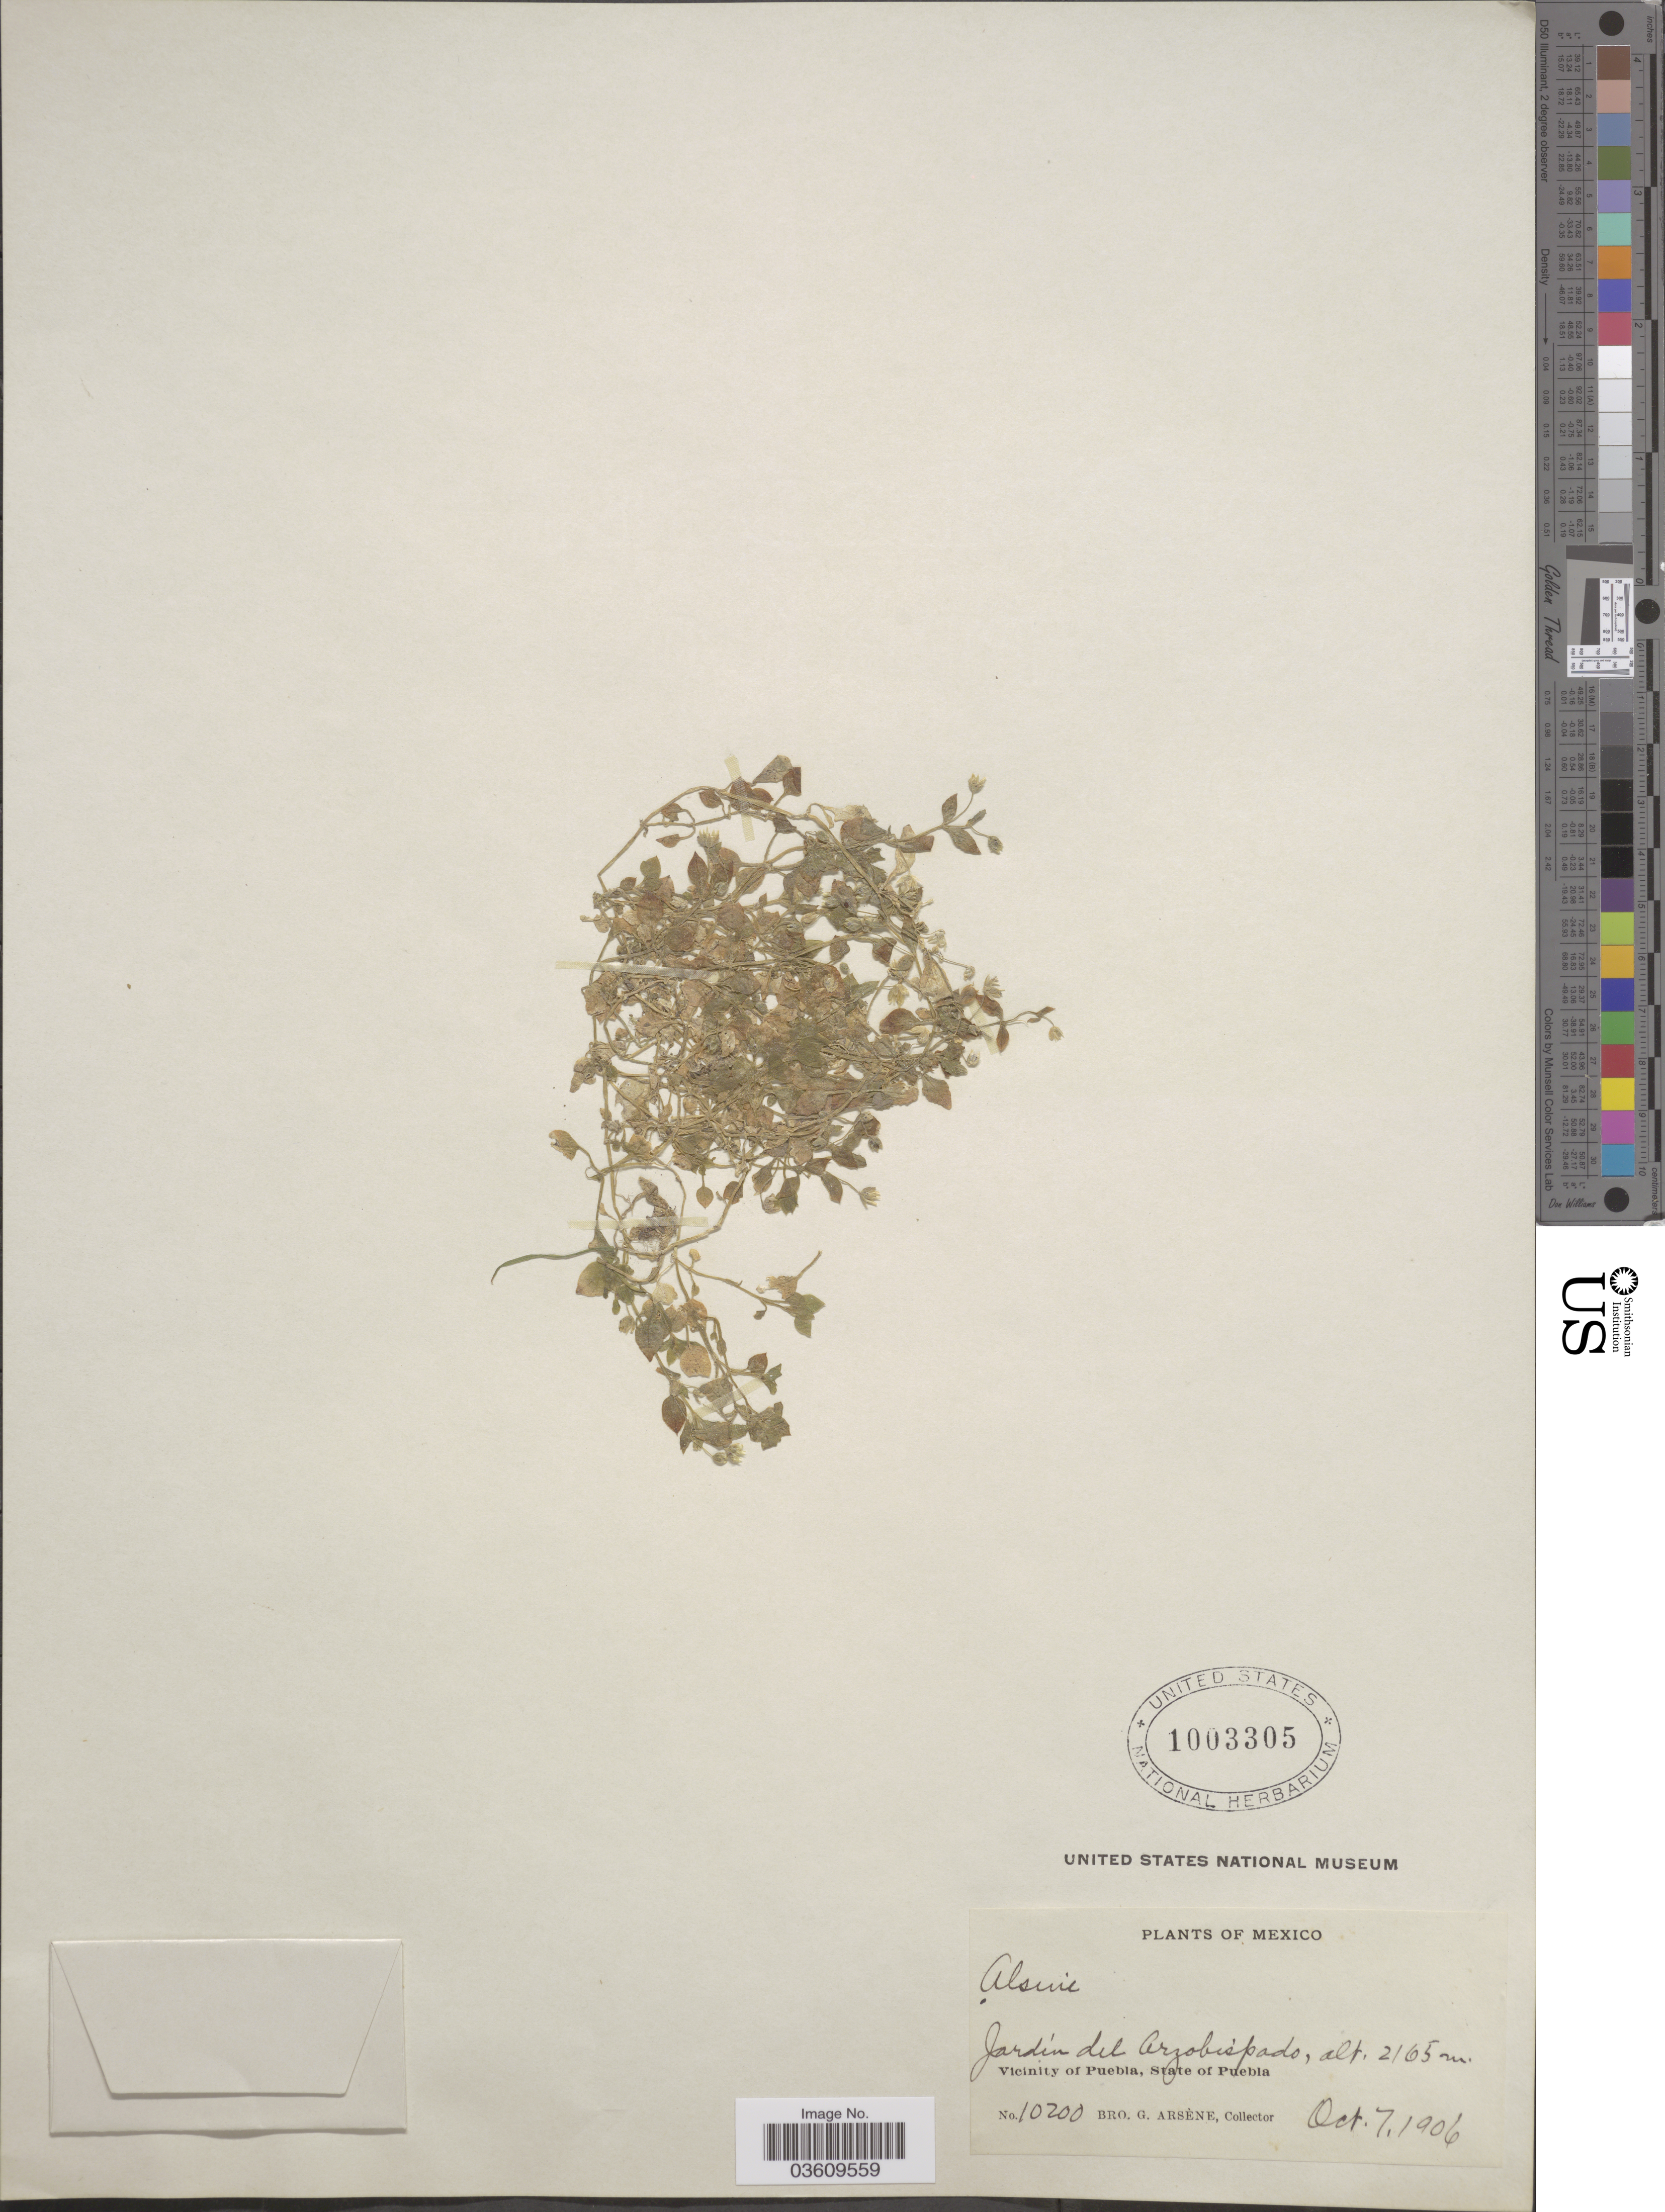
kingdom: Plantae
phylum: Tracheophyta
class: Magnoliopsida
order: Caryophyllales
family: Caryophyllaceae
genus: Stellaria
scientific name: Stellaria media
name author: (L.) Vill.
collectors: Bro. G. Arsène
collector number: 10200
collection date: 1906-10-07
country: Mexico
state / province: Puebla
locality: Jardin del Arzobispado. Vicinity of Puebla.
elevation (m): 2165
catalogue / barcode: US 1003305